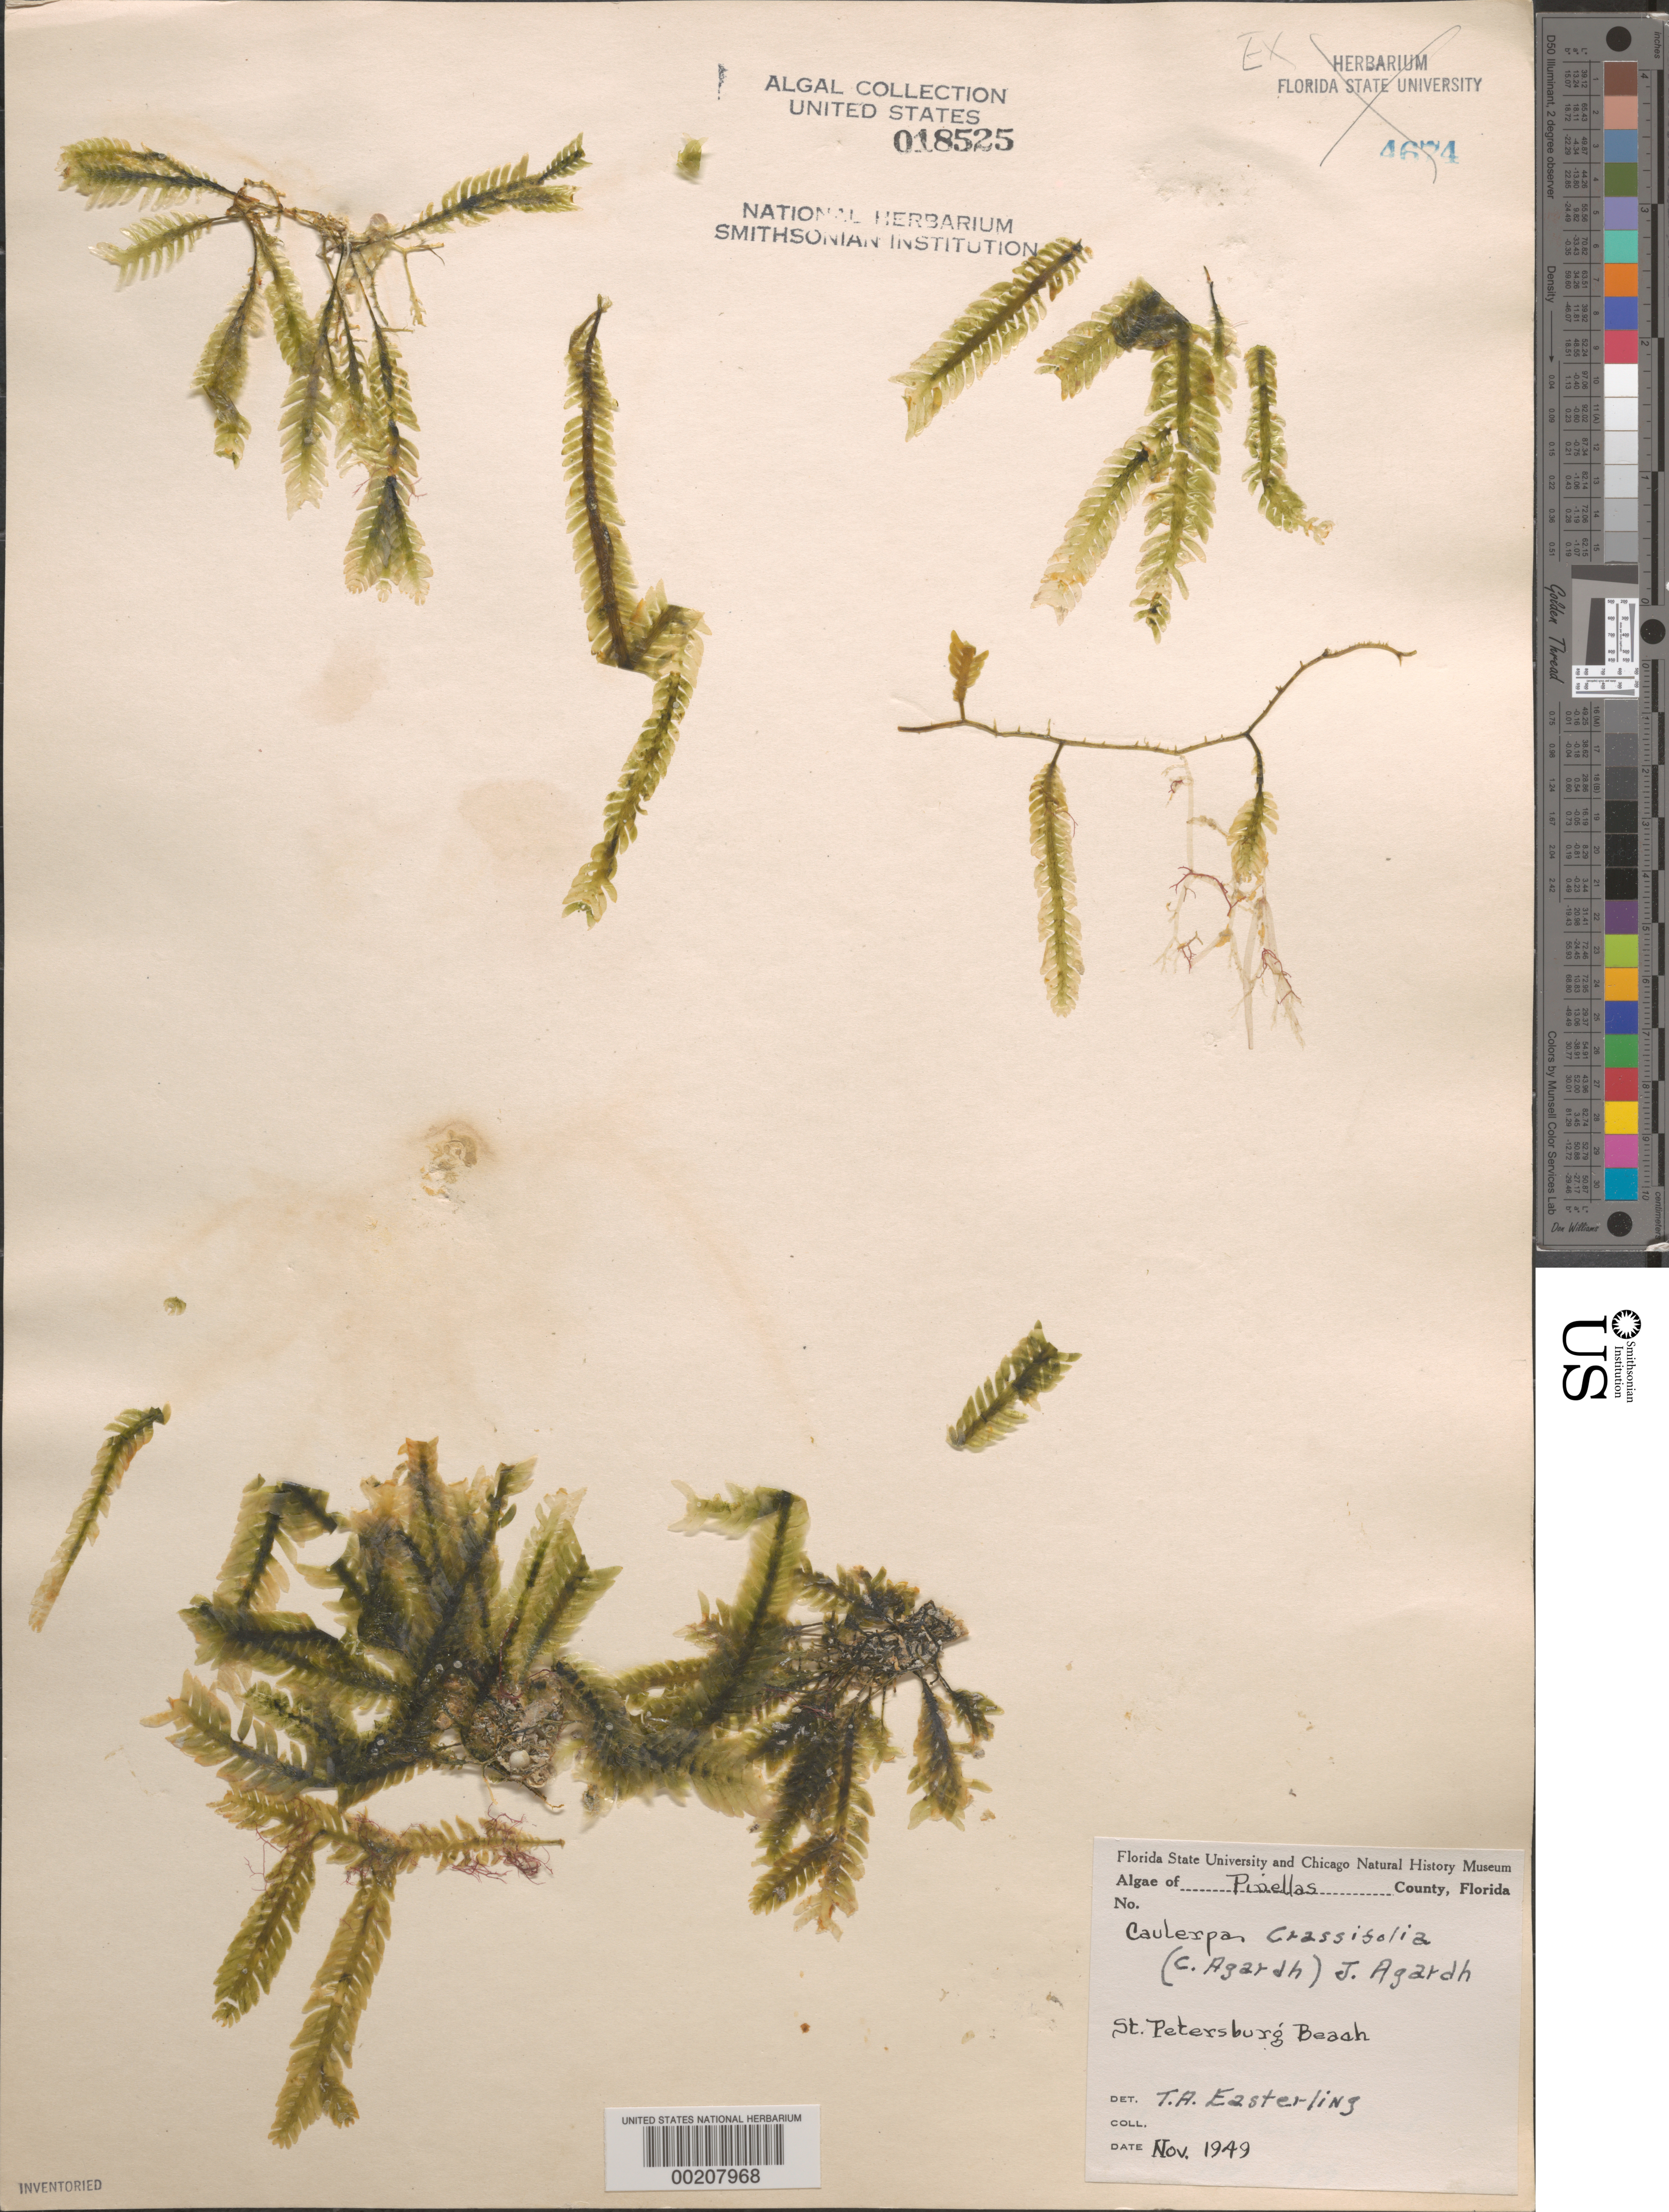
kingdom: Plantae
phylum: Chlorophyta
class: Ulvophyceae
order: Cladophorales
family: Cladophoraceae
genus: Cladophora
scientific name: Cladophora glomerata var. crassior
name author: (C. Agardh) C. Hoek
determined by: Algae name updating Project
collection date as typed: Nov 1949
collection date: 1949-11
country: United States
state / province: Florida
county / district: Pinellas County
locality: St. Petersburg Beach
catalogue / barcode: US 18525